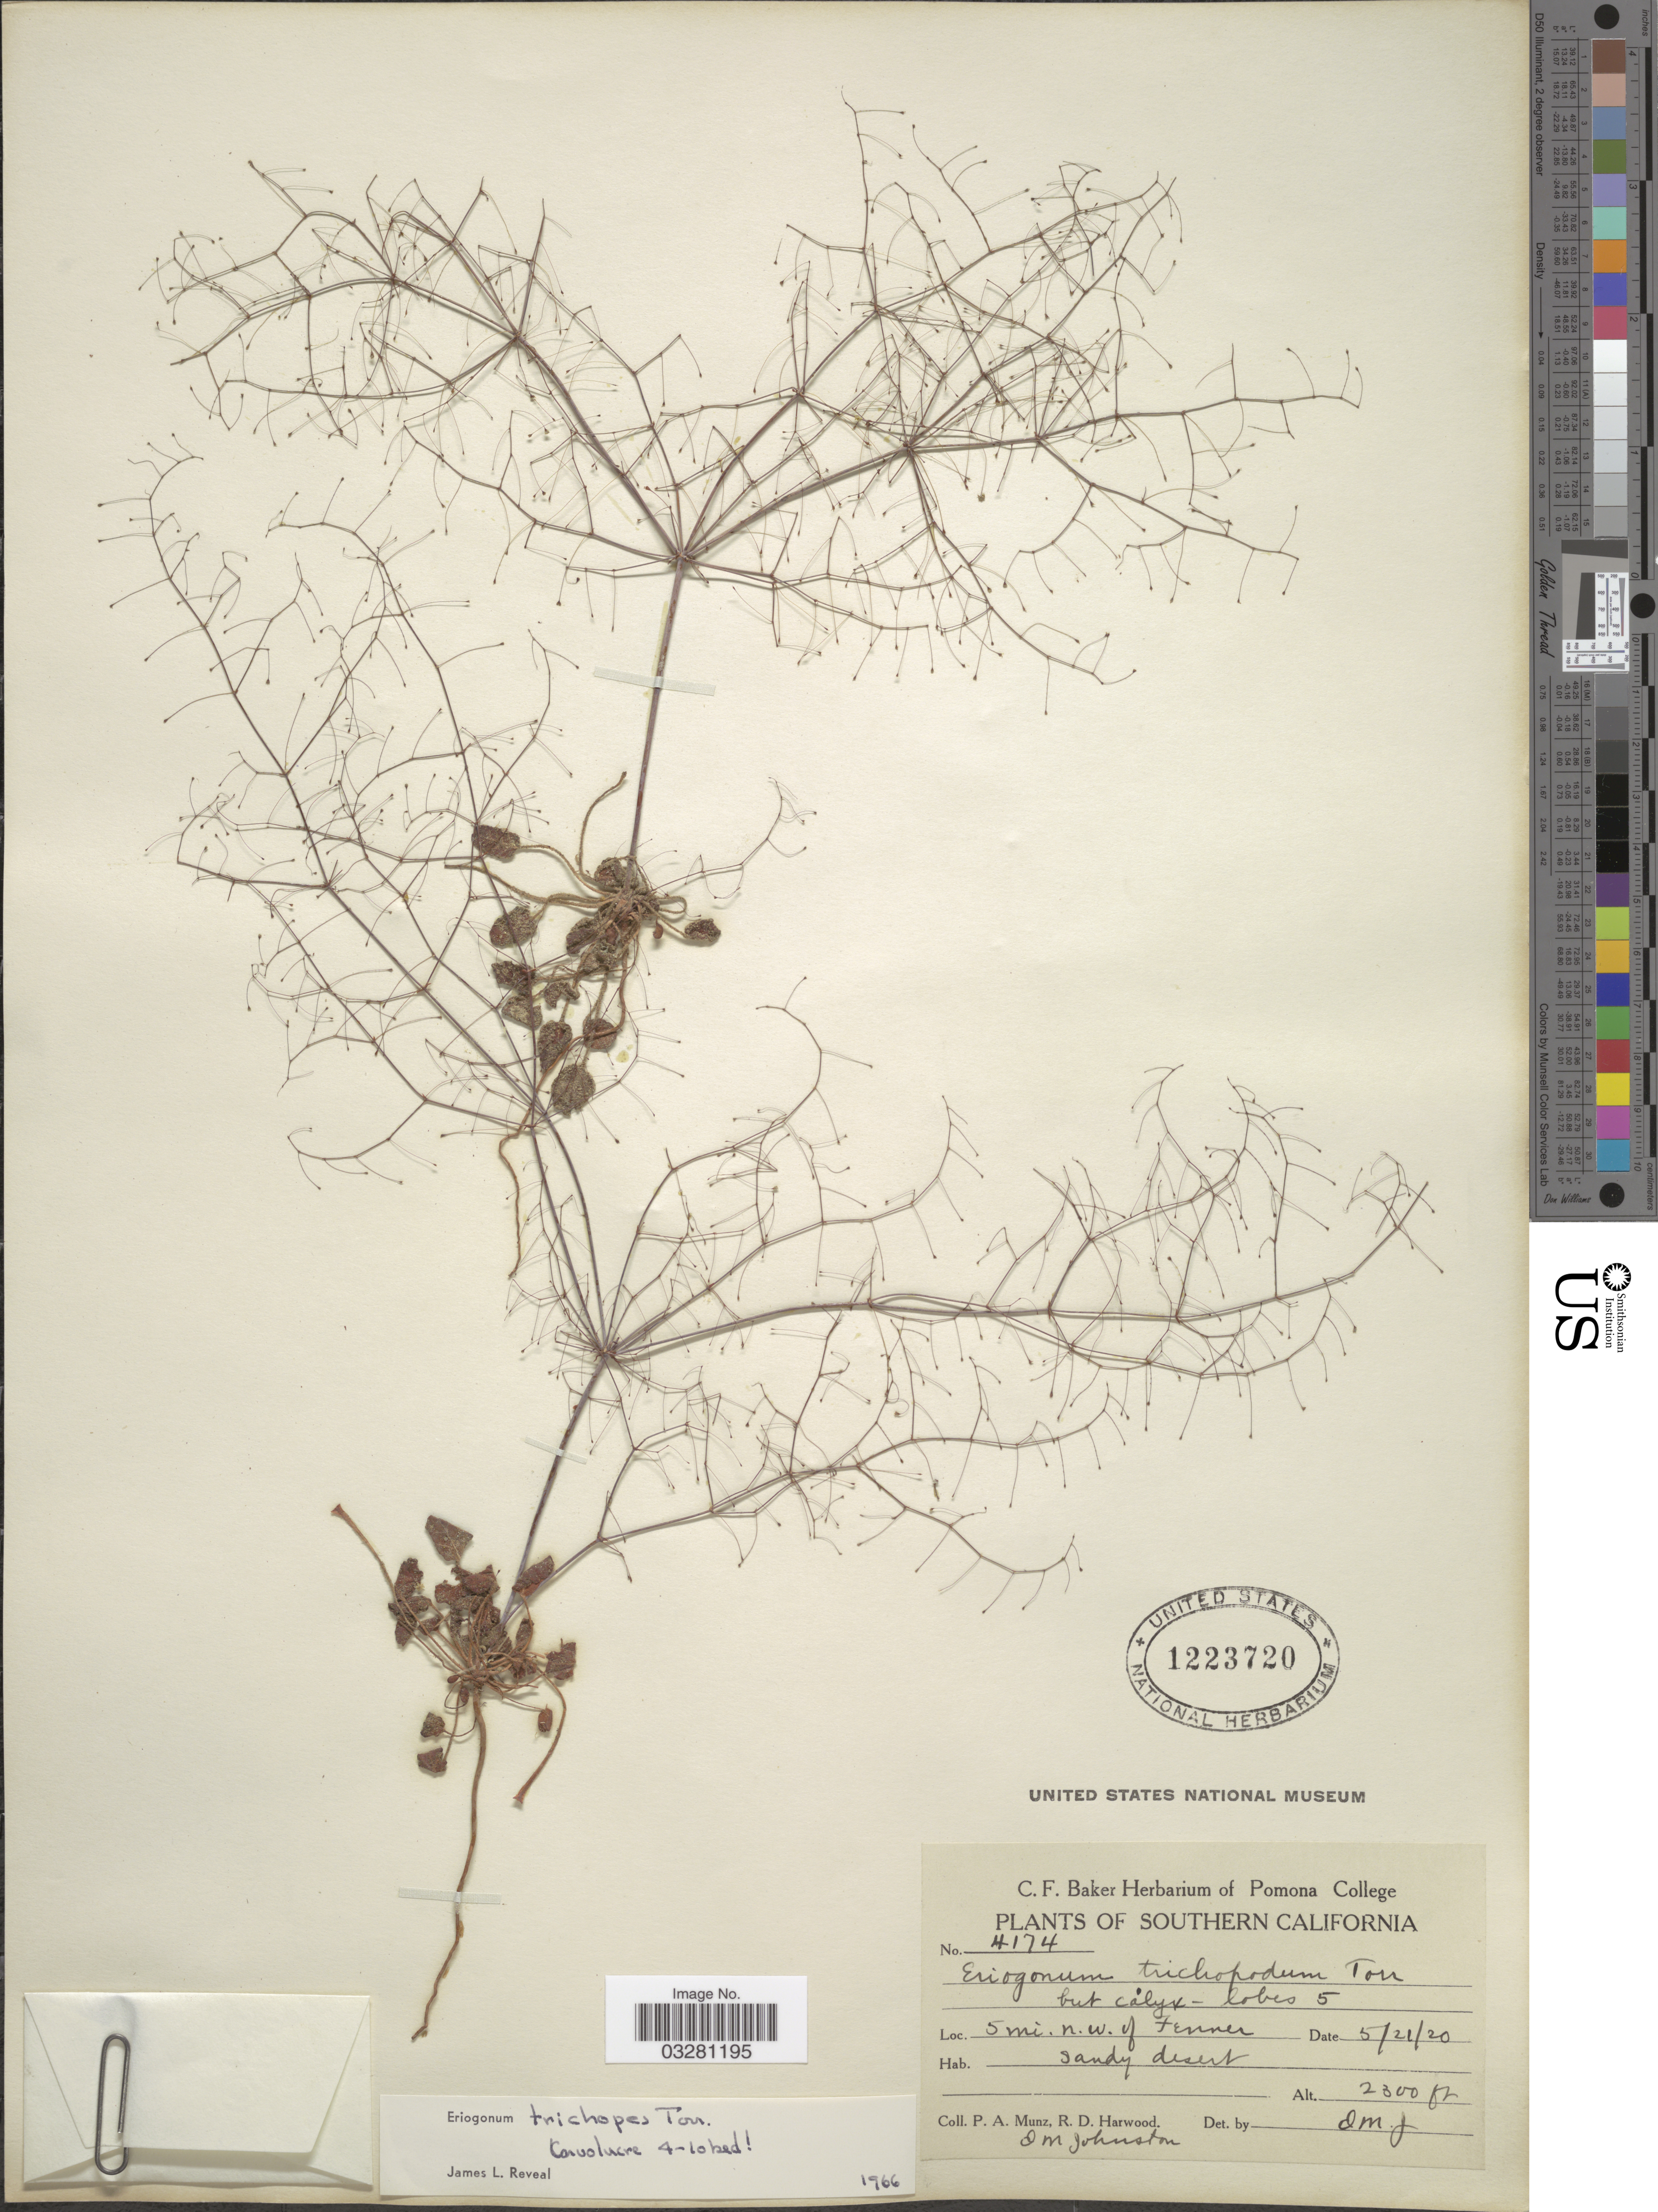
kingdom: Plantae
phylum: Tracheophyta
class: Magnoliopsida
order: Caryophyllales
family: Polygonaceae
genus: Eriogonum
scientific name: Eriogonum trichopes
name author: Torr.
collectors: P. A. Munz, R. Harwood & J. Johnston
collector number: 4174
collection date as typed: Transcribed d/m/y: 21/5/20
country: United States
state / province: California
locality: Southern California. 5 mi. n.w. of Fenner.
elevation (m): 701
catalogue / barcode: US 1223720